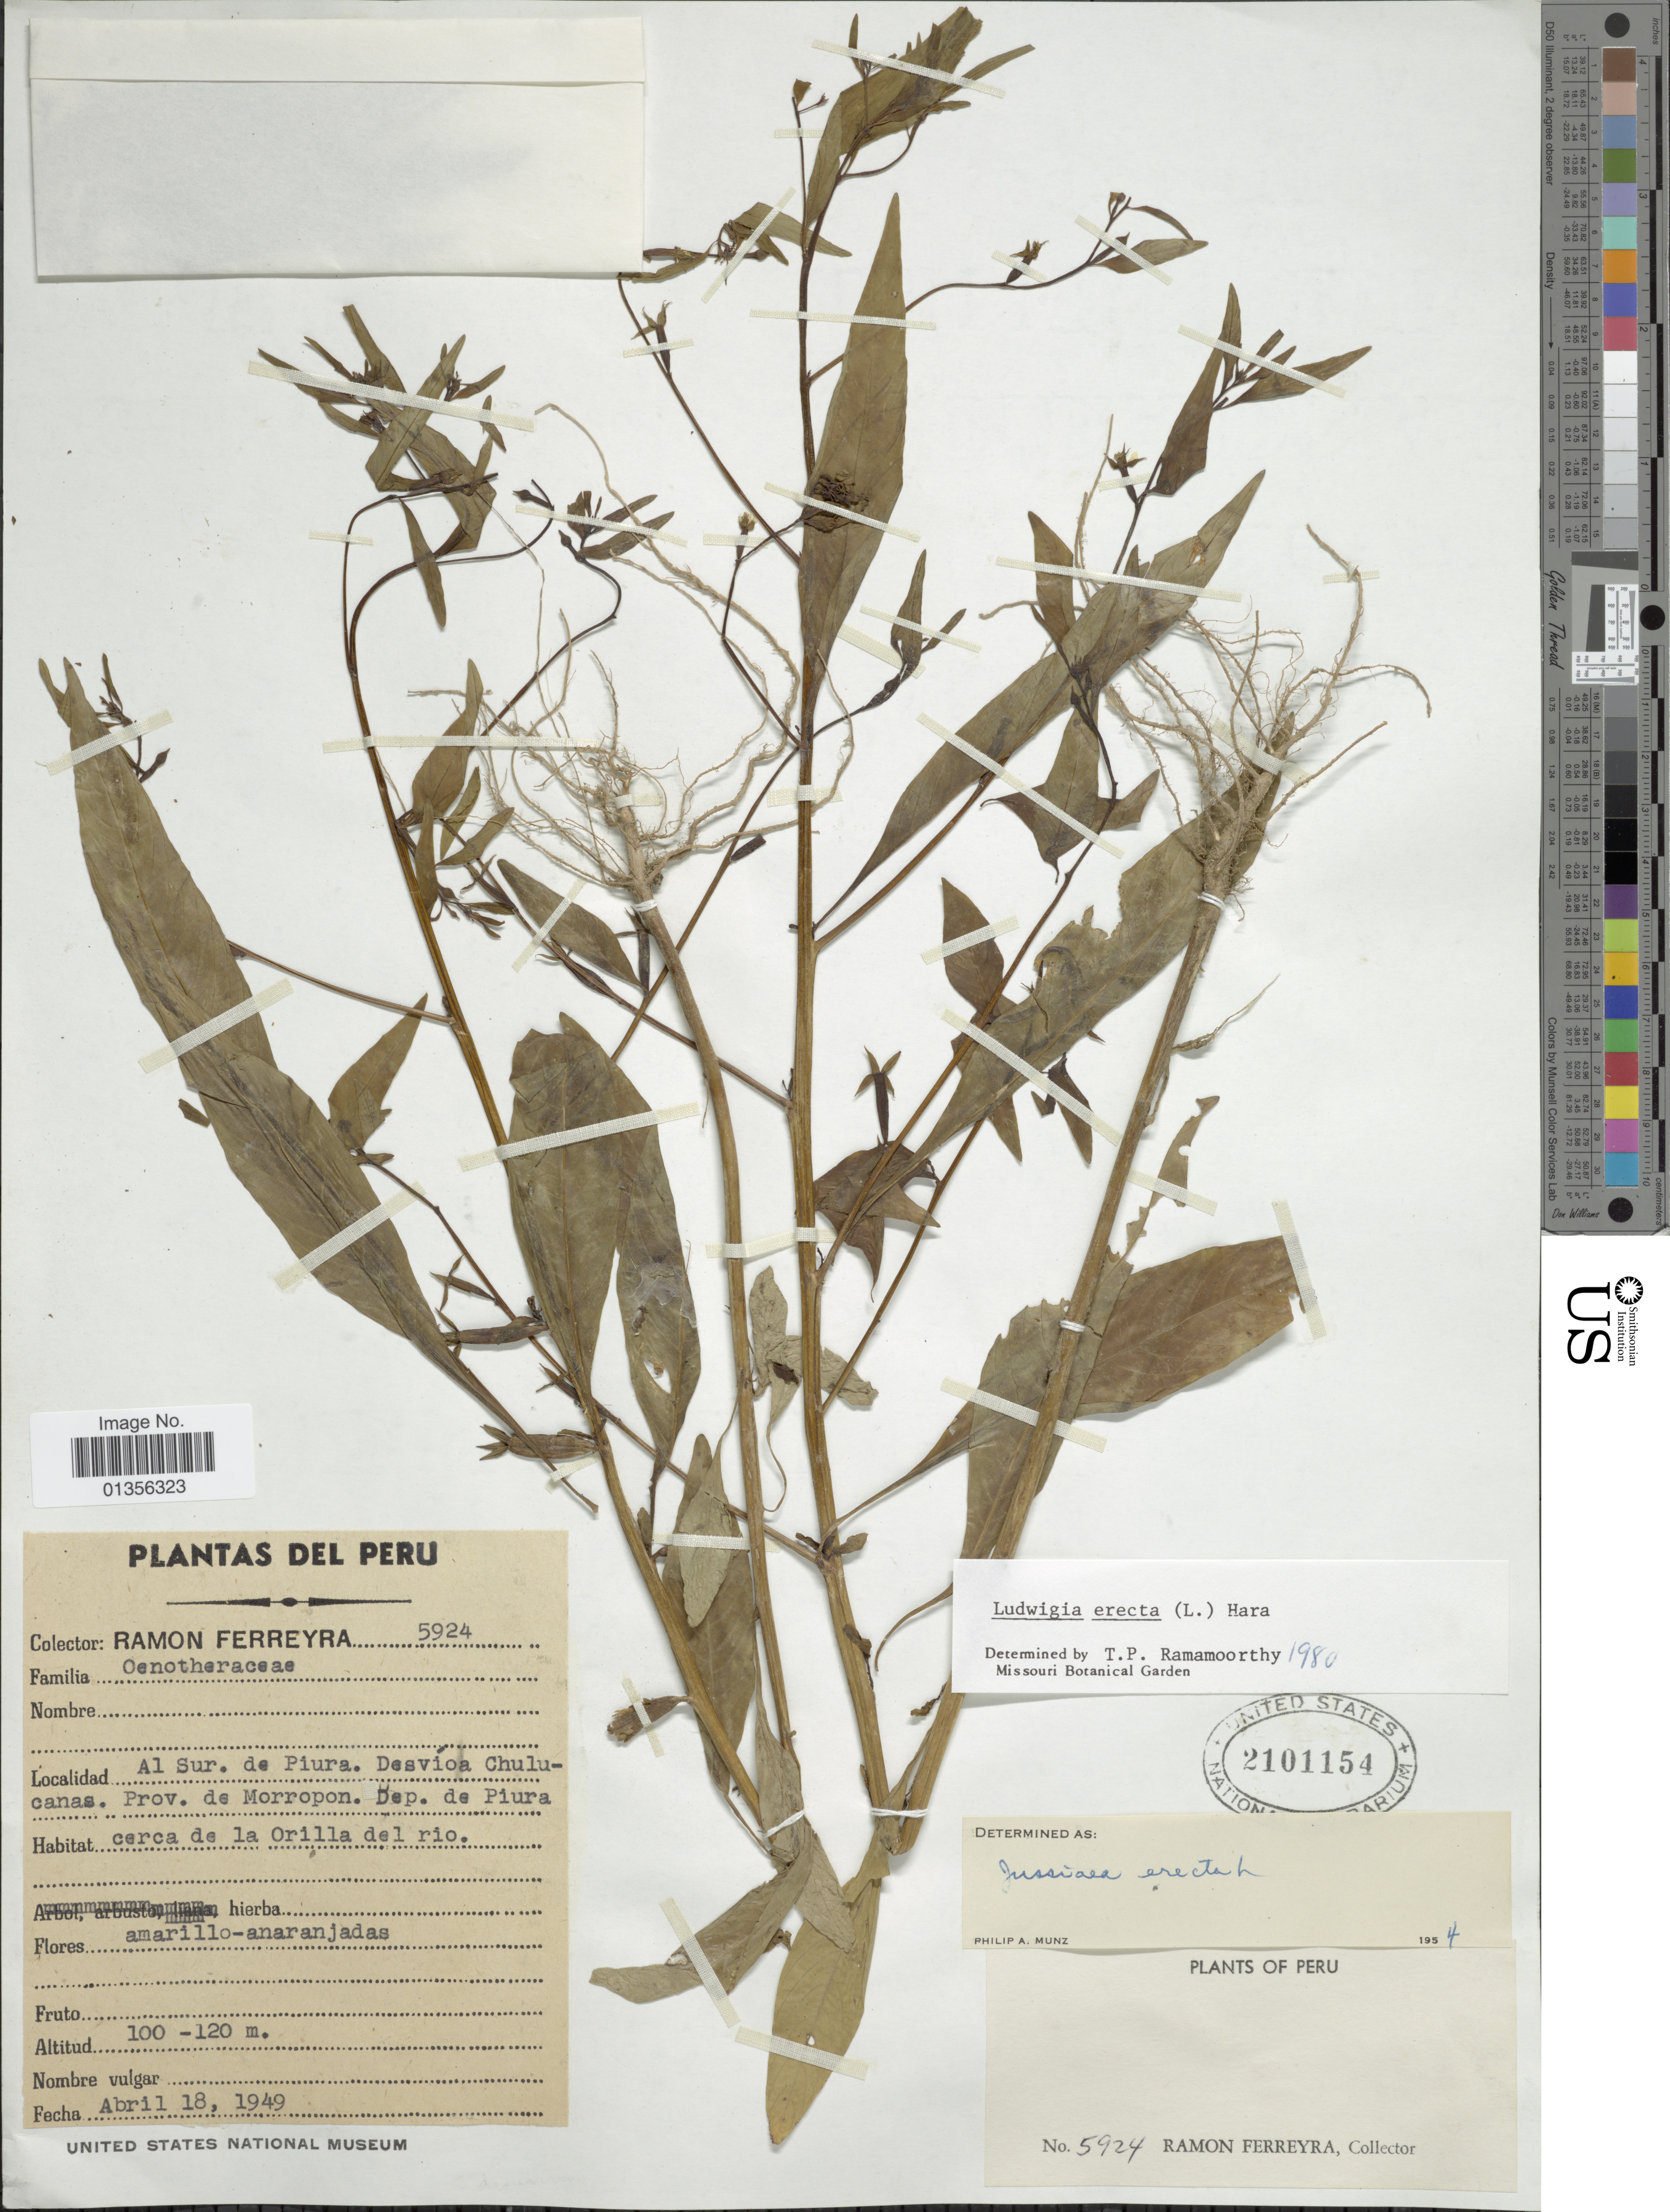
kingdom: Plantae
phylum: Tracheophyta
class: Magnoliopsida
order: Myrtales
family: Onagraceae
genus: Ludwigia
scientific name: Ludwigia erecta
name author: (L.) H. Hara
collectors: R. A. Ferreyra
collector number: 5924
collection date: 1949-04-18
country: Peru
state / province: Piura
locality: Al Sur. de Piura. Desvioa Chulucanas. Prov. de Morropon. Cerca de la Orilla del rio.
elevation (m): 100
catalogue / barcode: US 2101154